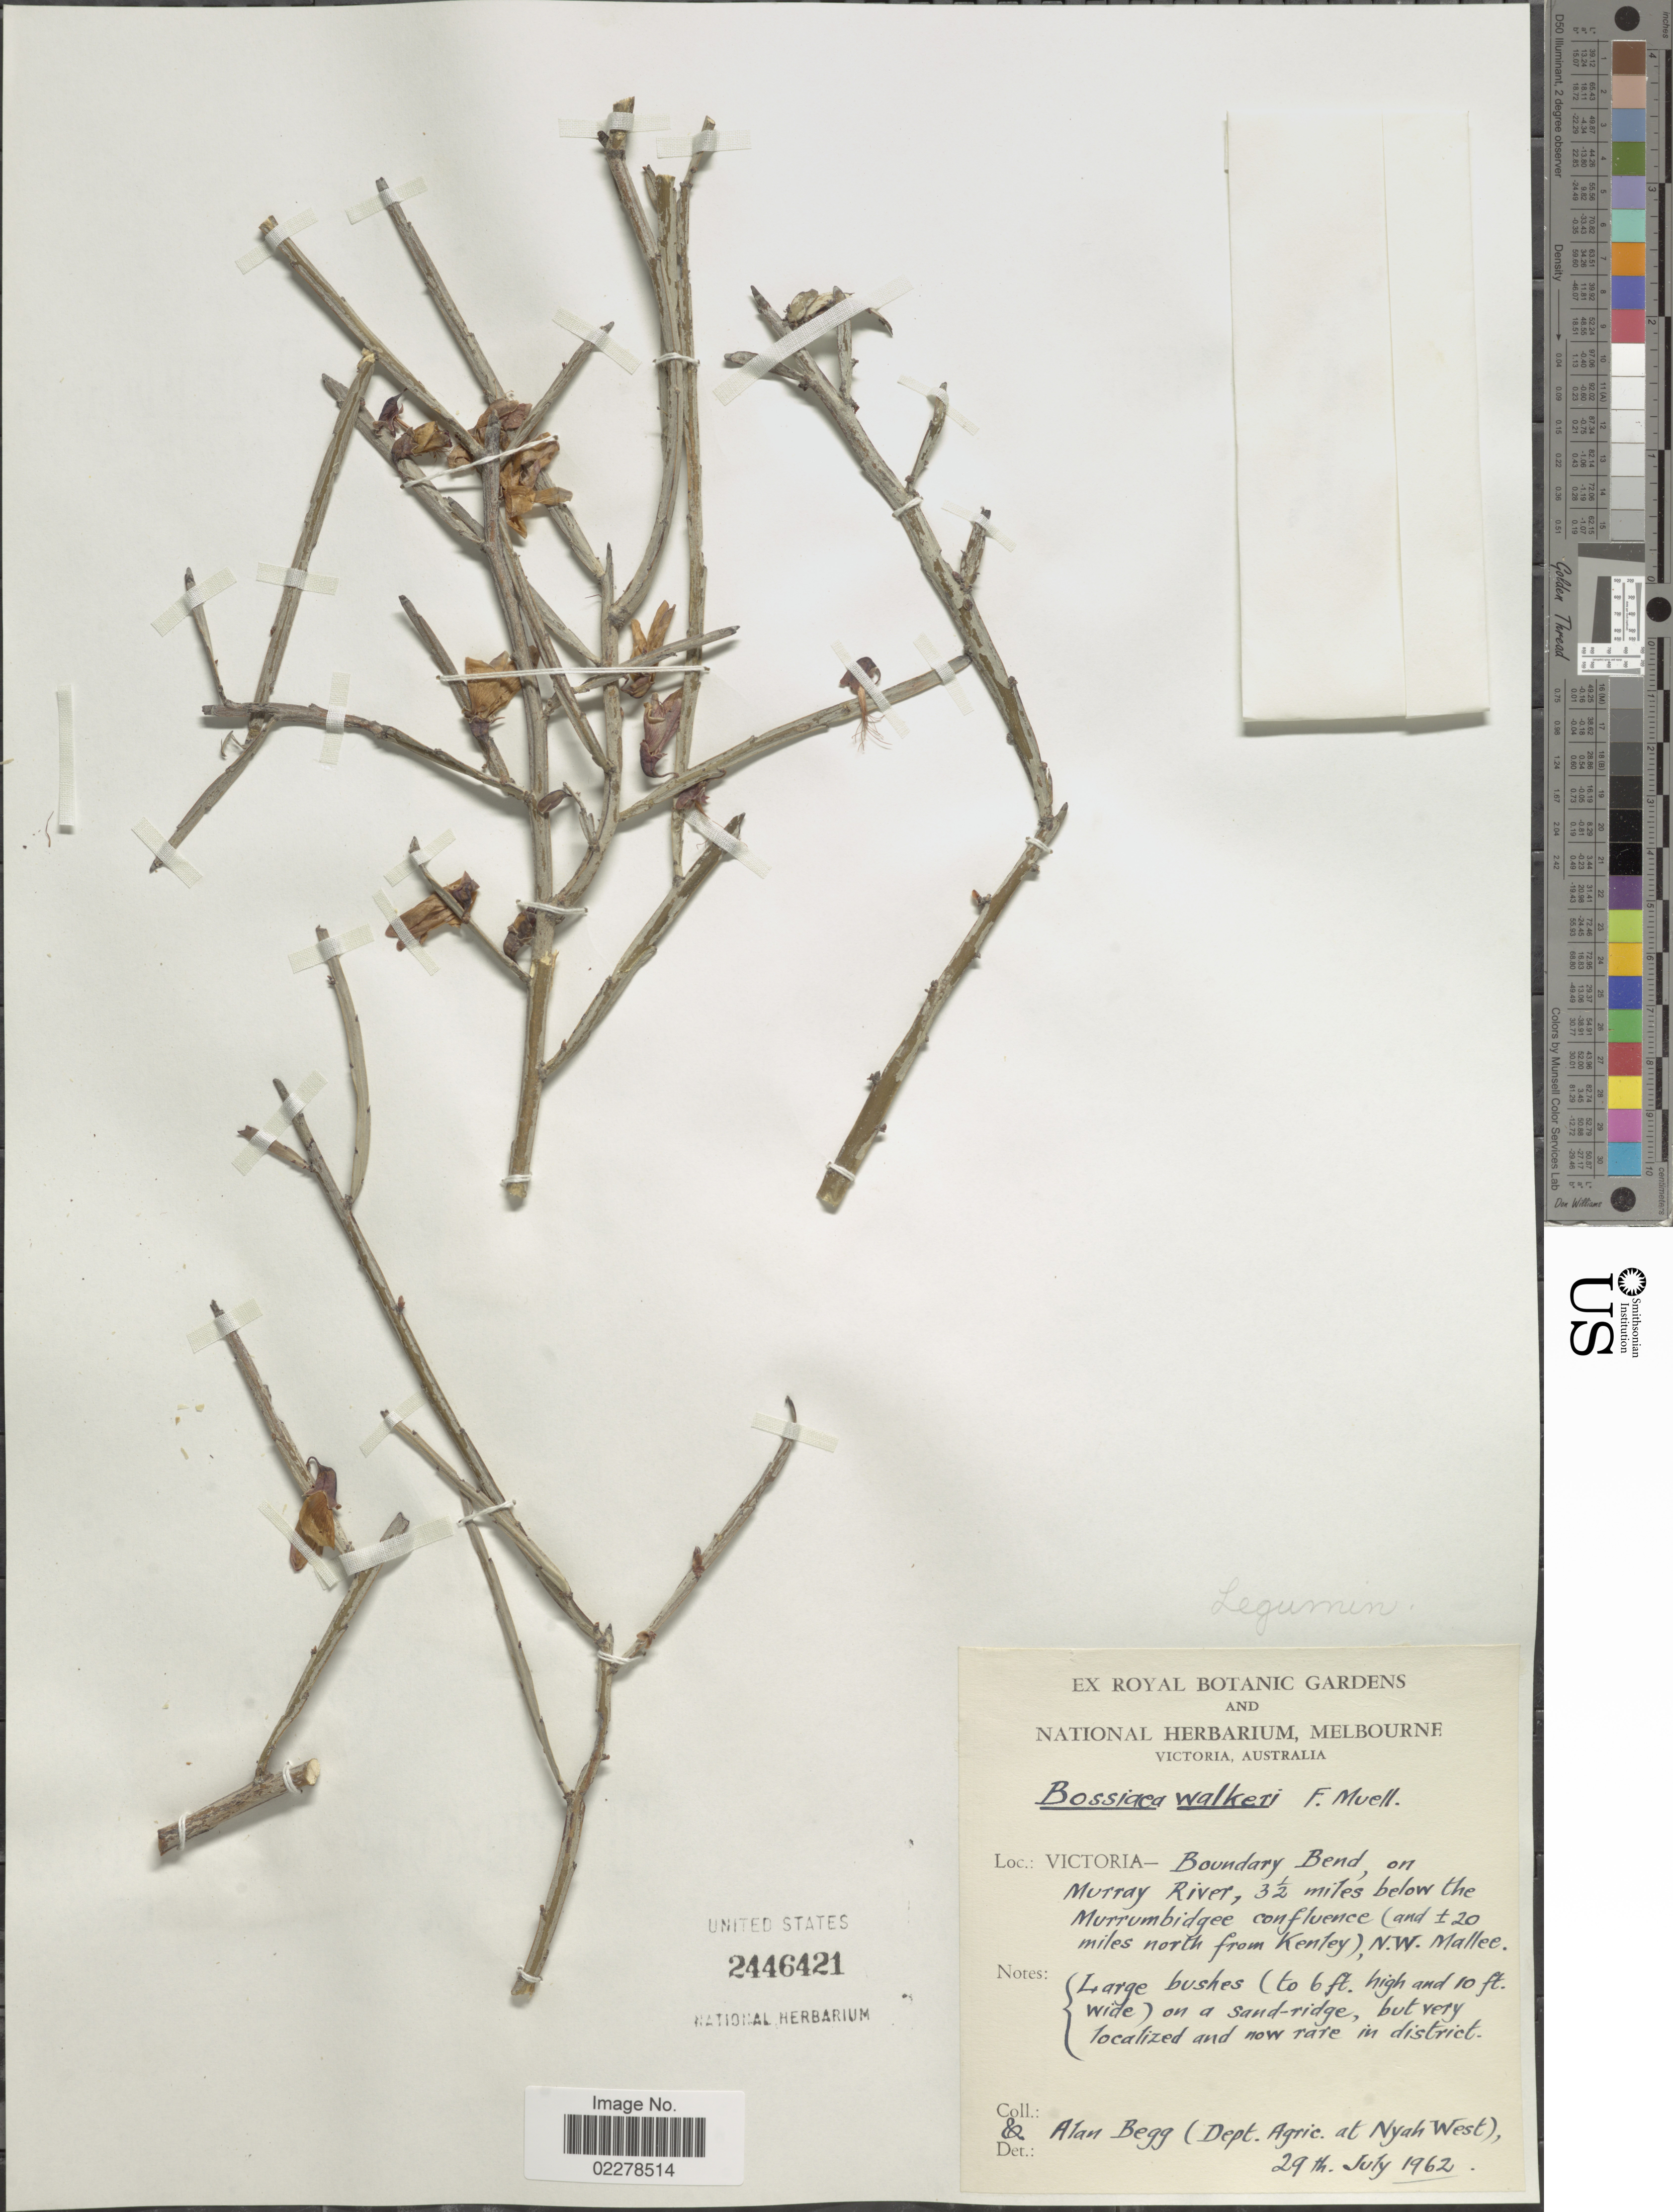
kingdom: Plantae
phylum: Tracheophyta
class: Magnoliopsida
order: Fabales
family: Fabaceae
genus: Bossiaea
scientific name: Bossiaea walkeri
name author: F. Muell.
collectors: A. Begg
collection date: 1962-07-29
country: Australia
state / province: Victoria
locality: Victoria - Boundary Bend, on Murray River, 3½ miles below the Murrumbridge confluence(and ± 20 miles north from Kenley). NW Mallee.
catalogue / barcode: US 2446421